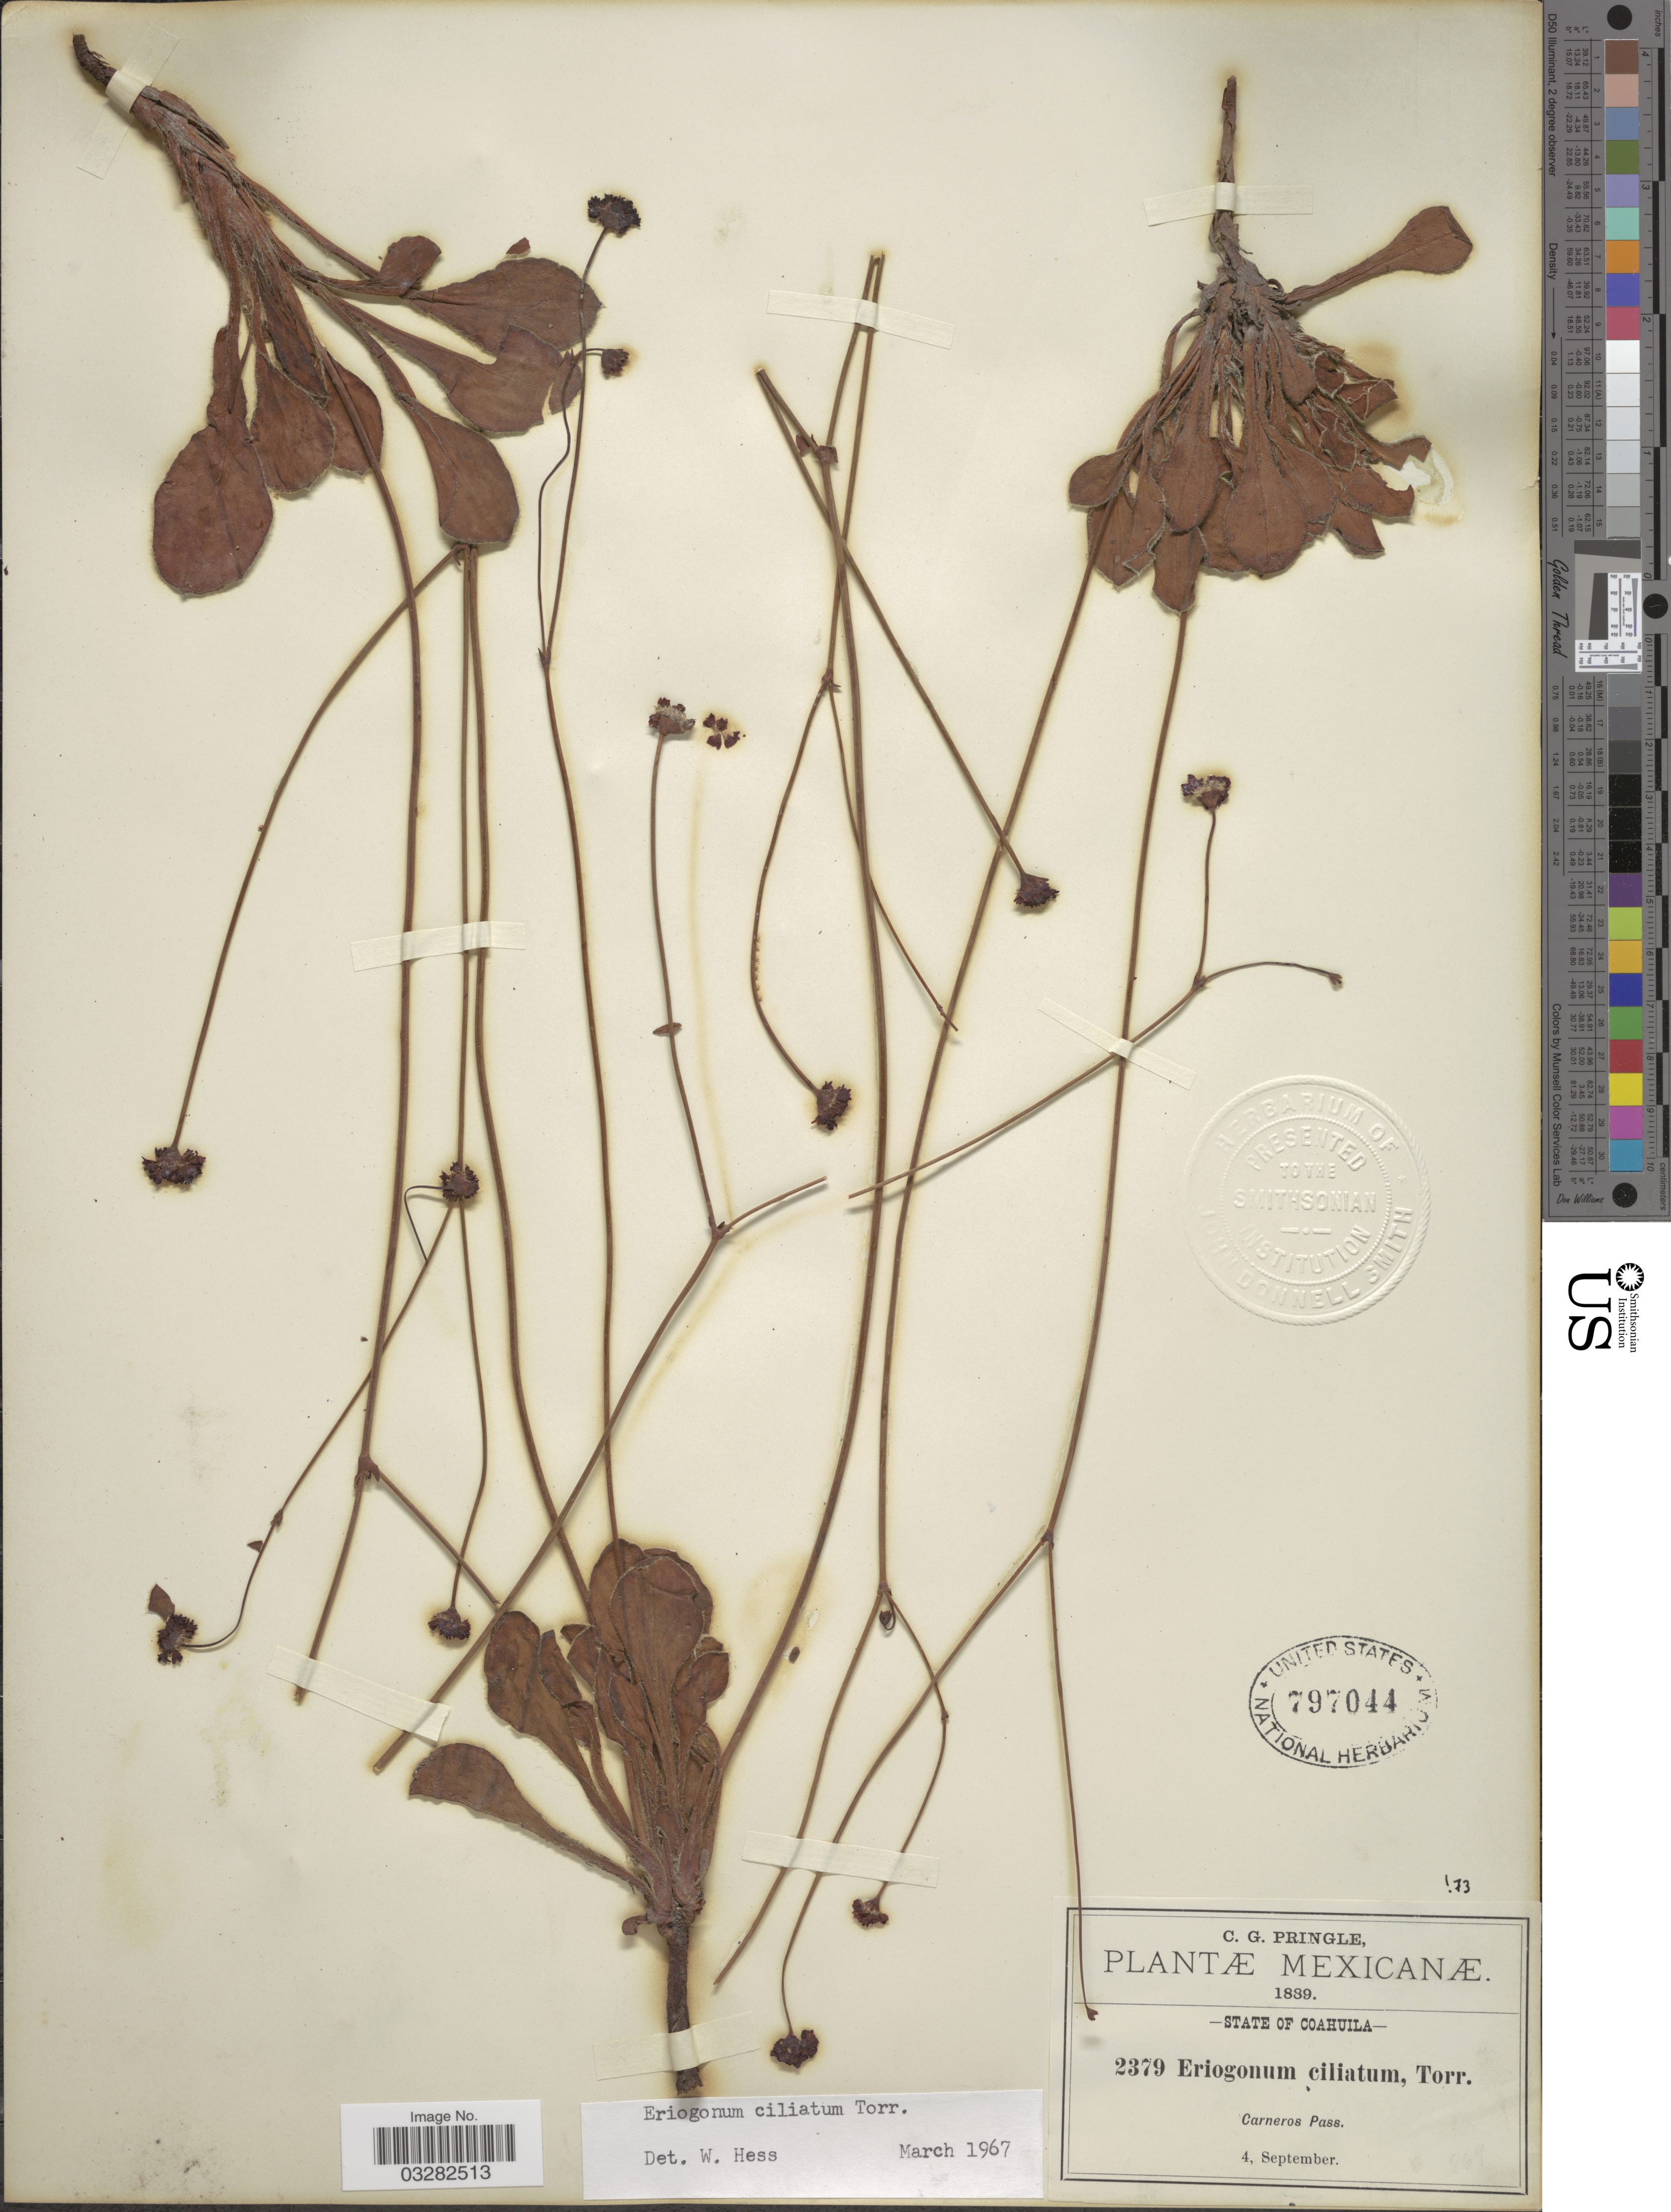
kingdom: Plantae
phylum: Tracheophyta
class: Magnoliopsida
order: Caryophyllales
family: Polygonaceae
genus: Eriogonum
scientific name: Eriogonum ciliatum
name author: Torr. ex Benth.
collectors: C. G. Pringle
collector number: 2379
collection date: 1889-09-04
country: Mexico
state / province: Coahuila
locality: Carneros Pass.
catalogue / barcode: US 797044